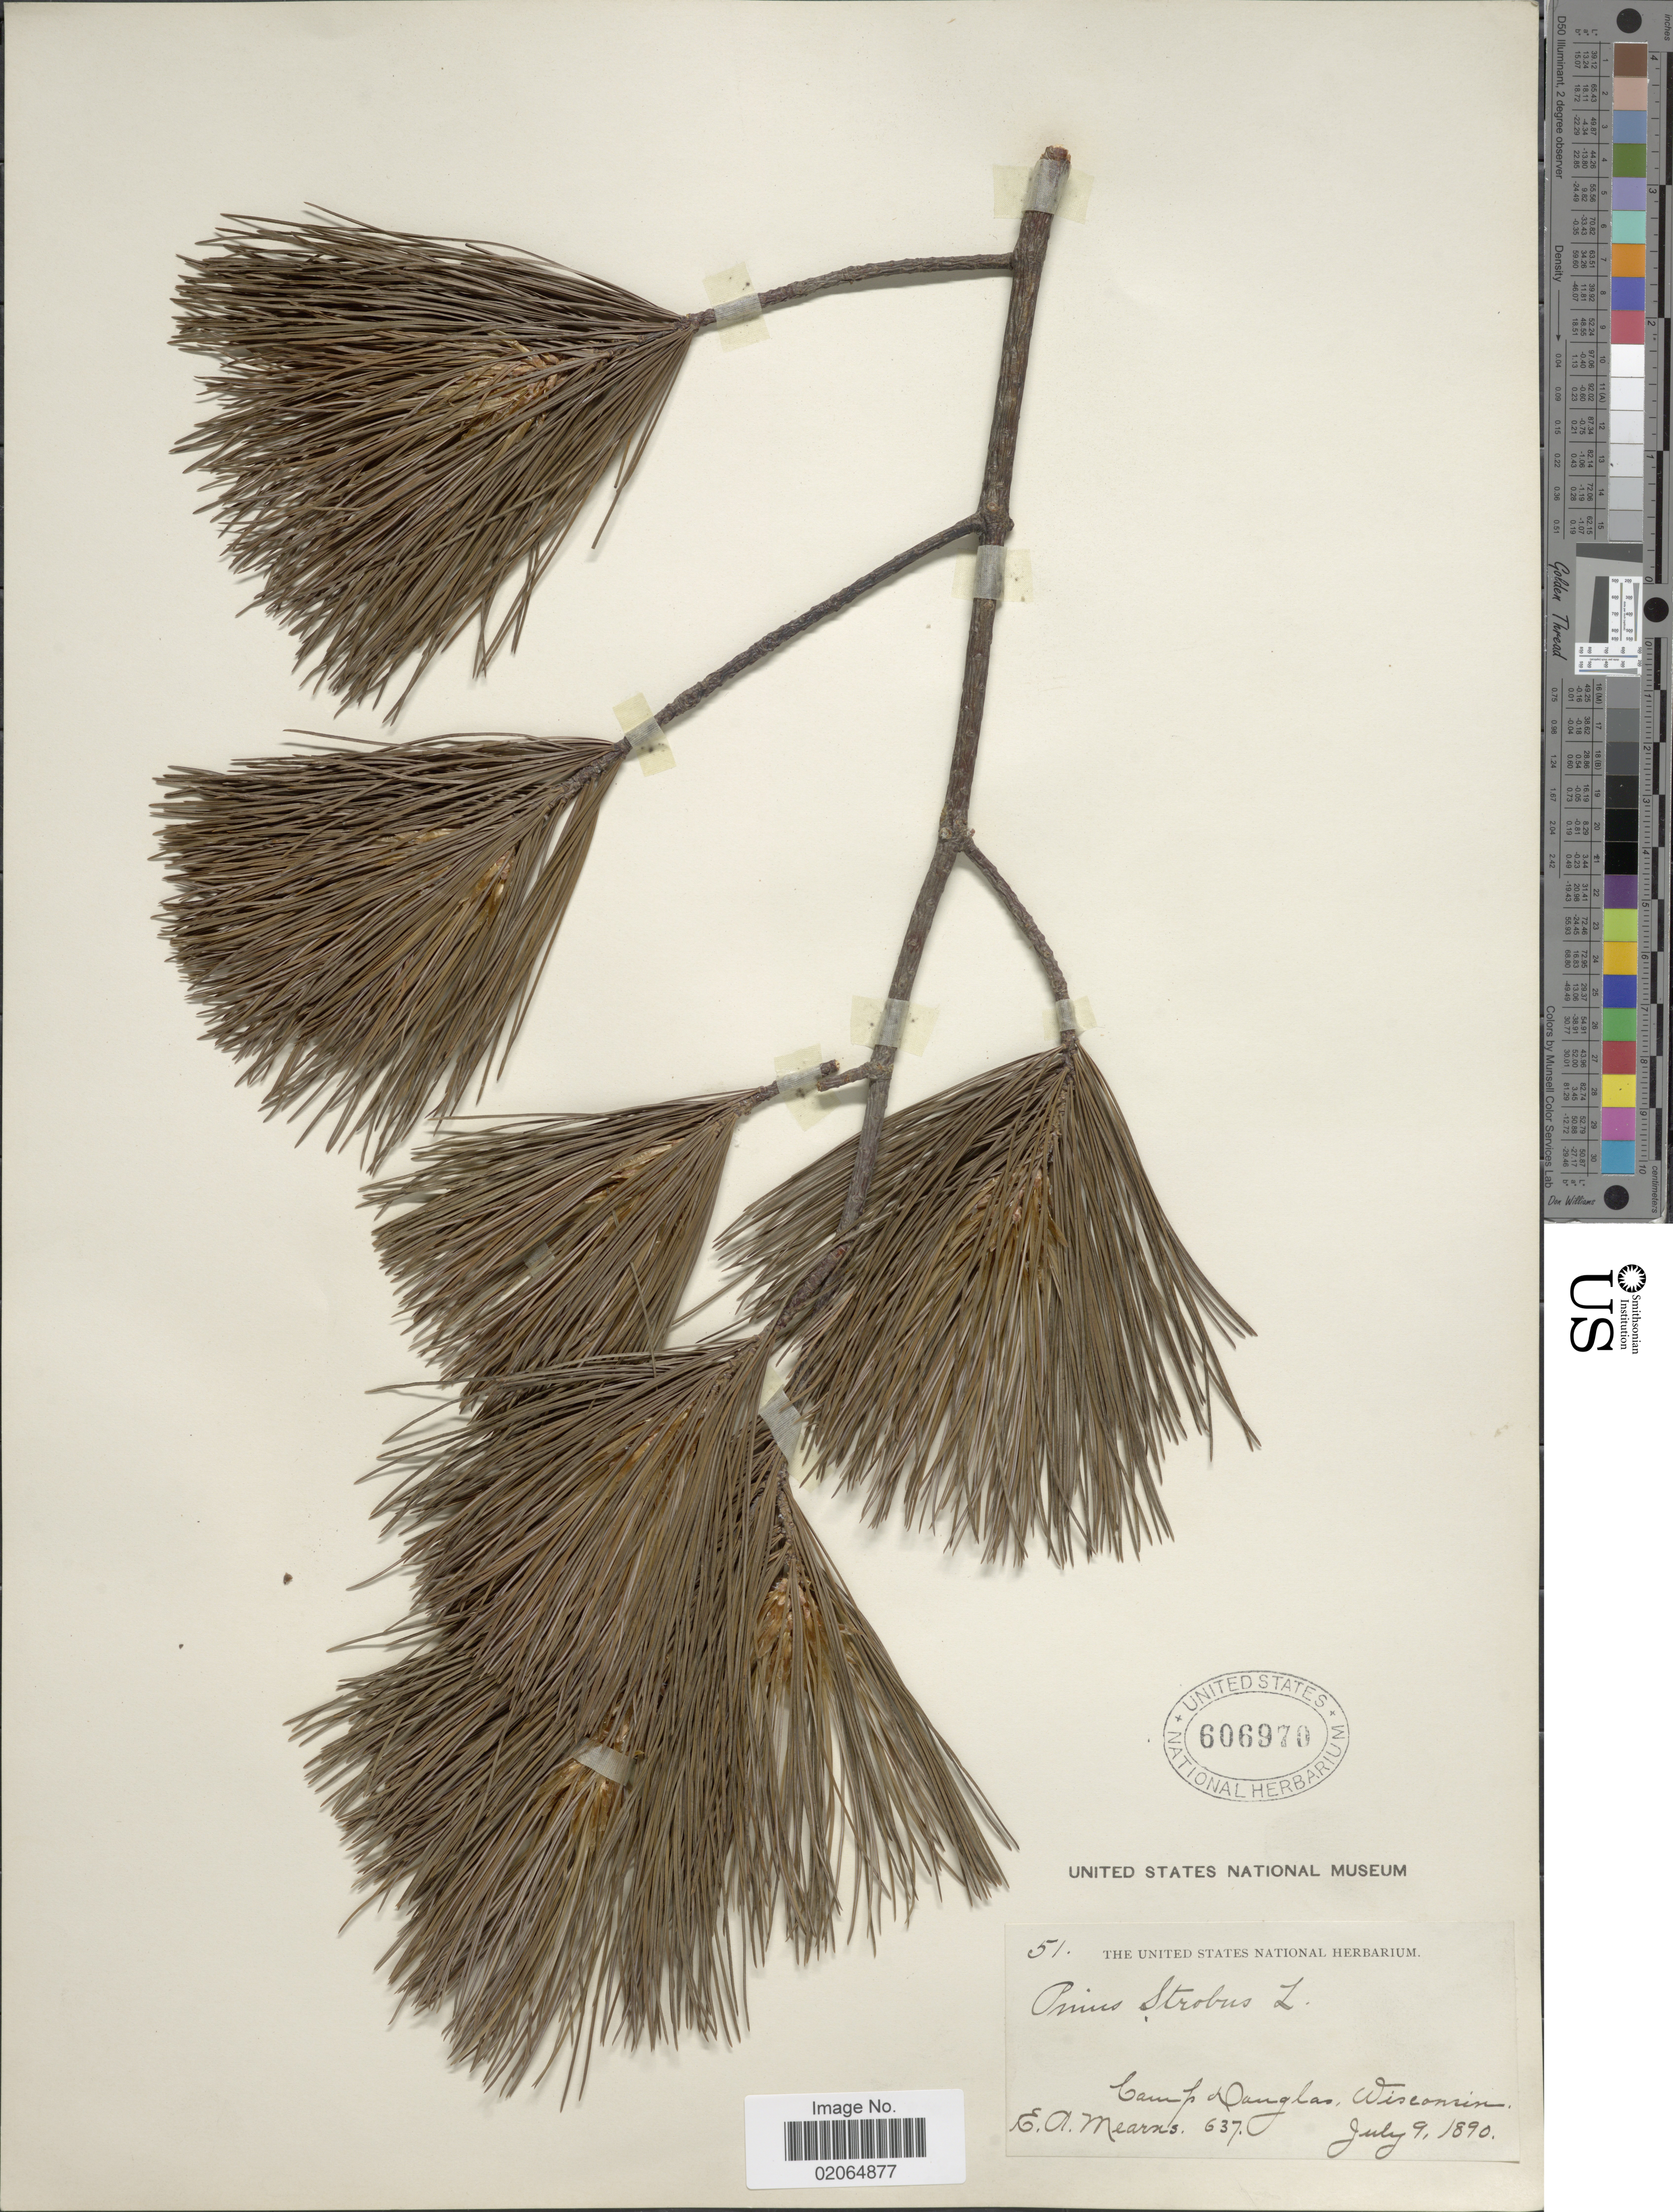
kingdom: Plantae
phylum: Tracheophyta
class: Pinopsida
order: Pinales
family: Pinaceae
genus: Pinus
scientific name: Pinus strobus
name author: L.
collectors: E. A. Mearns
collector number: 637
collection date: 1890-07-09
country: United States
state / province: Wisconsin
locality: Camp Douglas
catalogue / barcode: US 606970